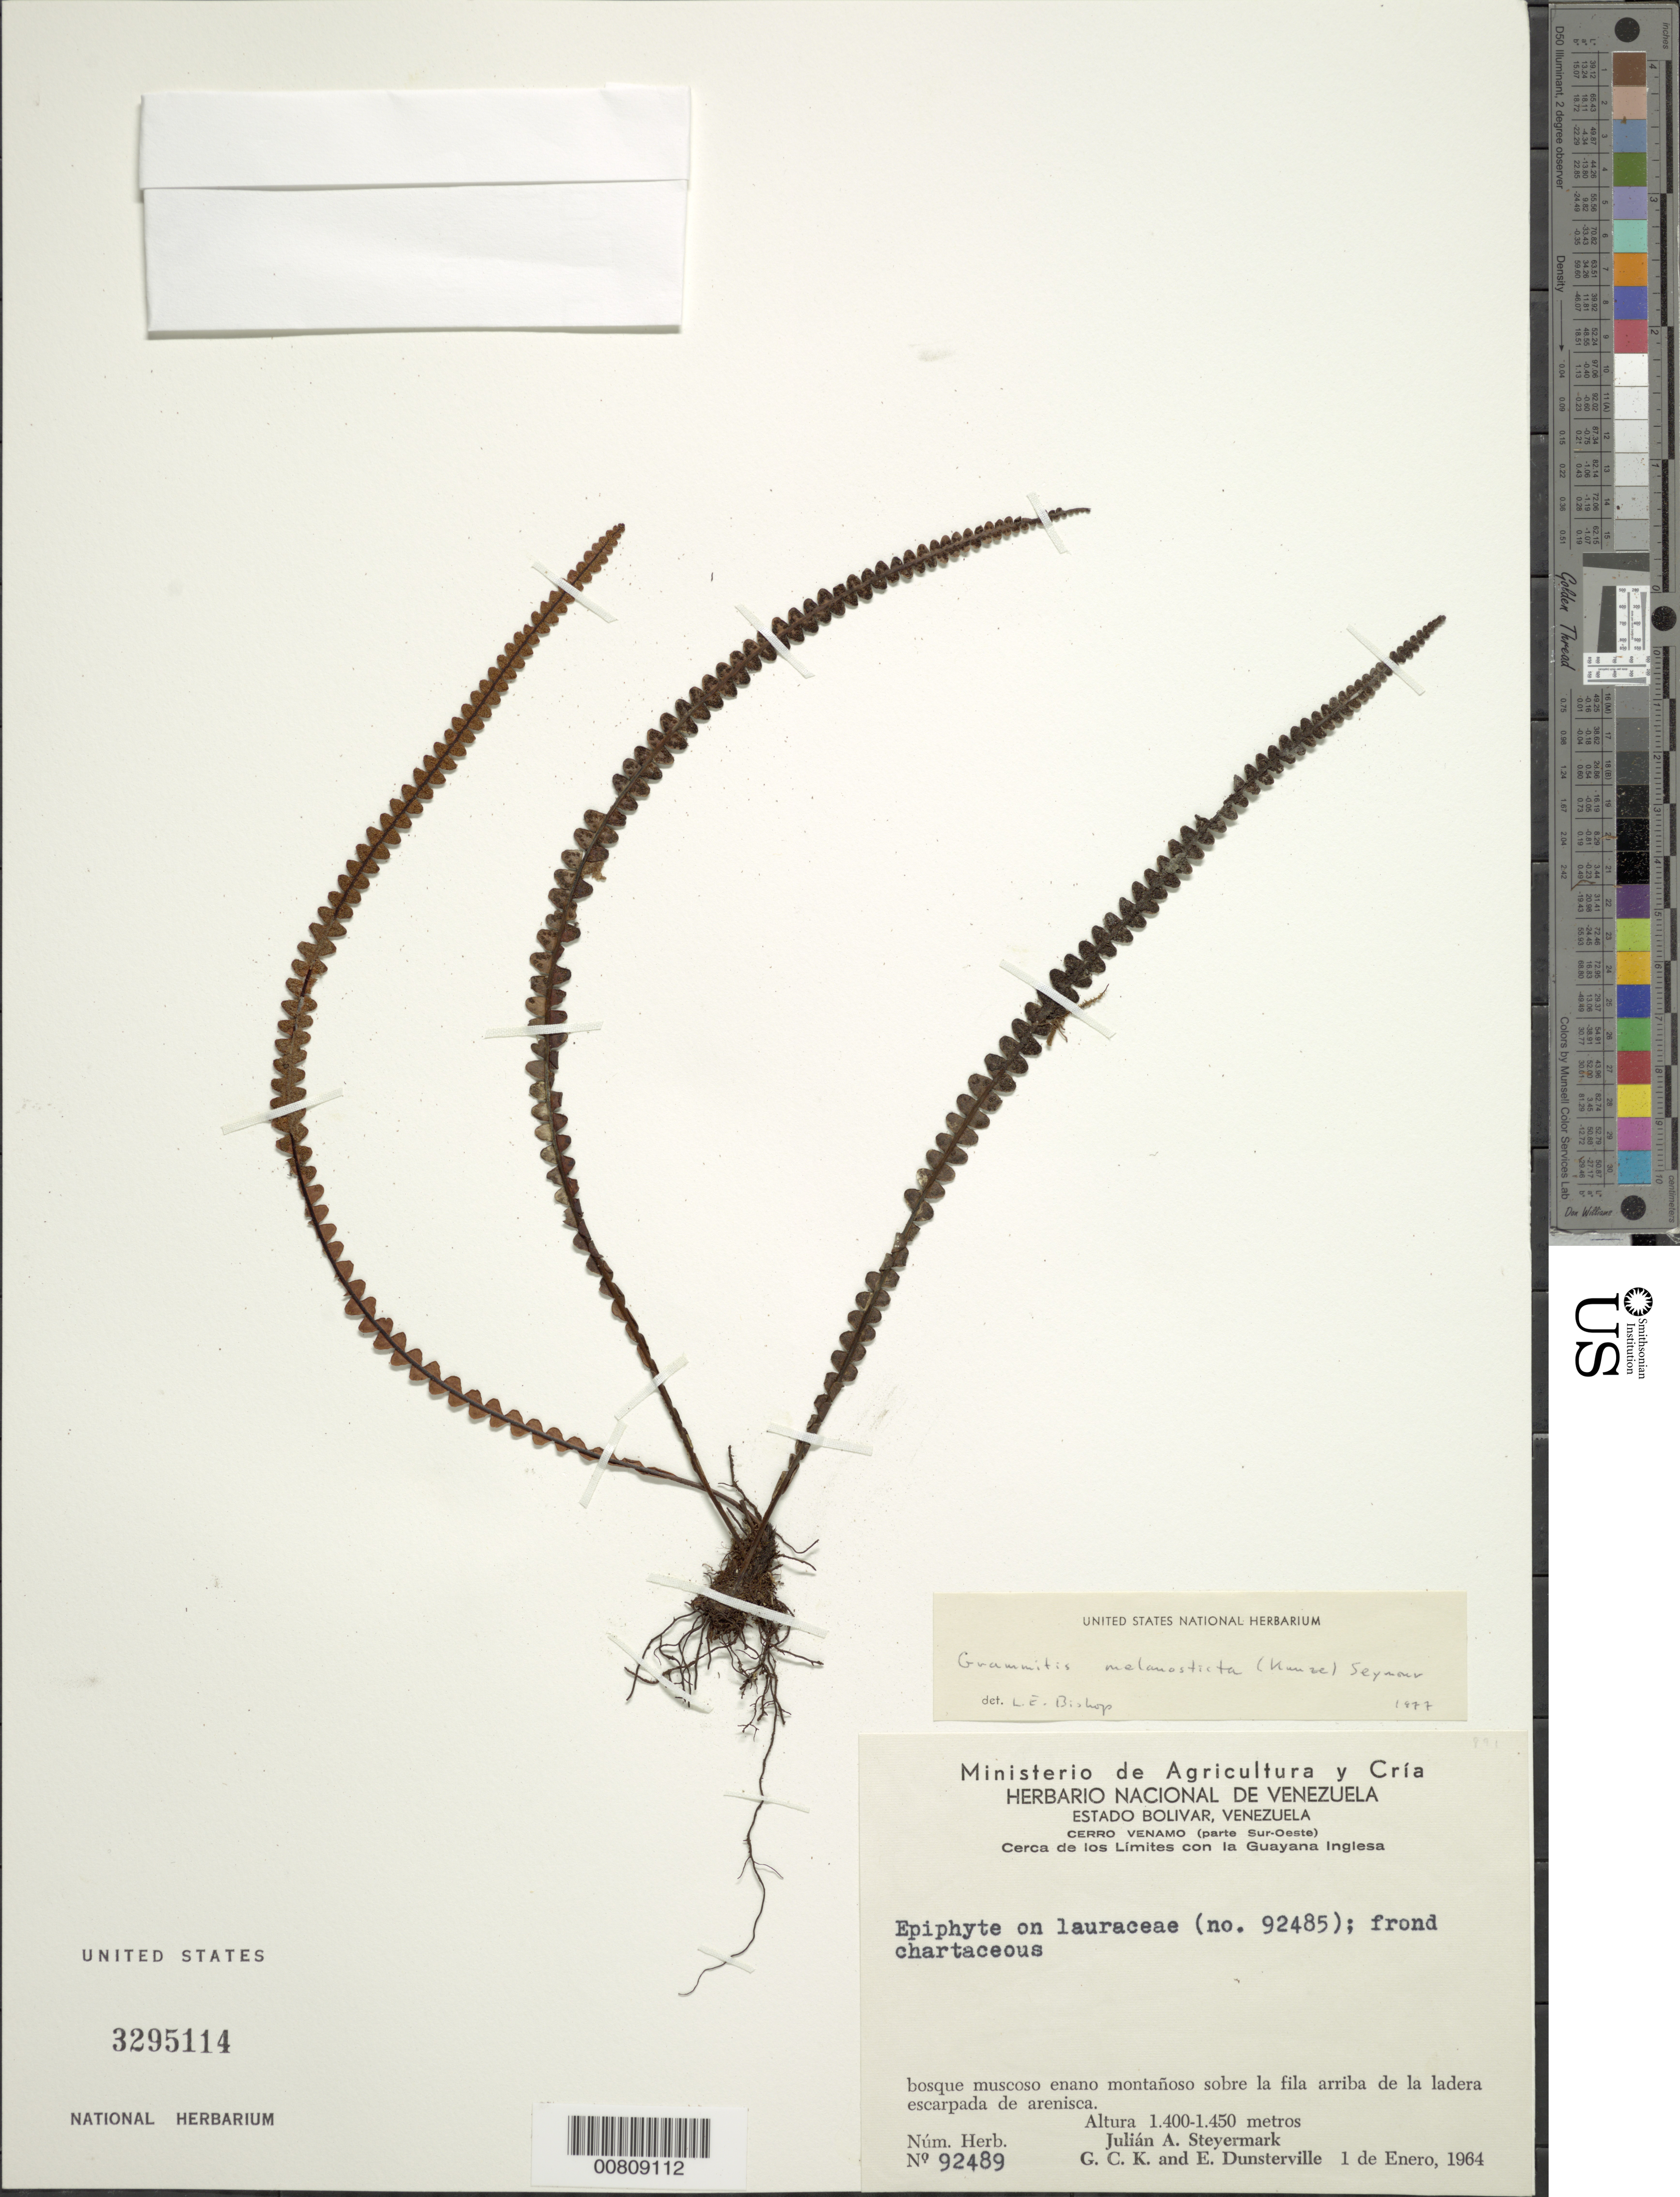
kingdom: Plantae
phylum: Tracheophyta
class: Polypodiopsida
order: Polypodiales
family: Polypodiaceae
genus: Melpomene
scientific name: Melpomene melanosticta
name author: (Kunze) A.R. Sm. & R.C. Moran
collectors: J. Steyermark, G. C. K. Dunsterville & E. Dunsterville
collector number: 92489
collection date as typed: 1-Jan-64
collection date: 1964-01-01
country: Venezuela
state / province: Bolívar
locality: Cerro Venamo, parte Sur-Oeste, cerca de los limites con Guayana Inglesa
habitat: Bosque muscoso enano montanoso sobre la fila arriba de la ladera escarpada de arenisca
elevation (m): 1400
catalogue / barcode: US 3295114